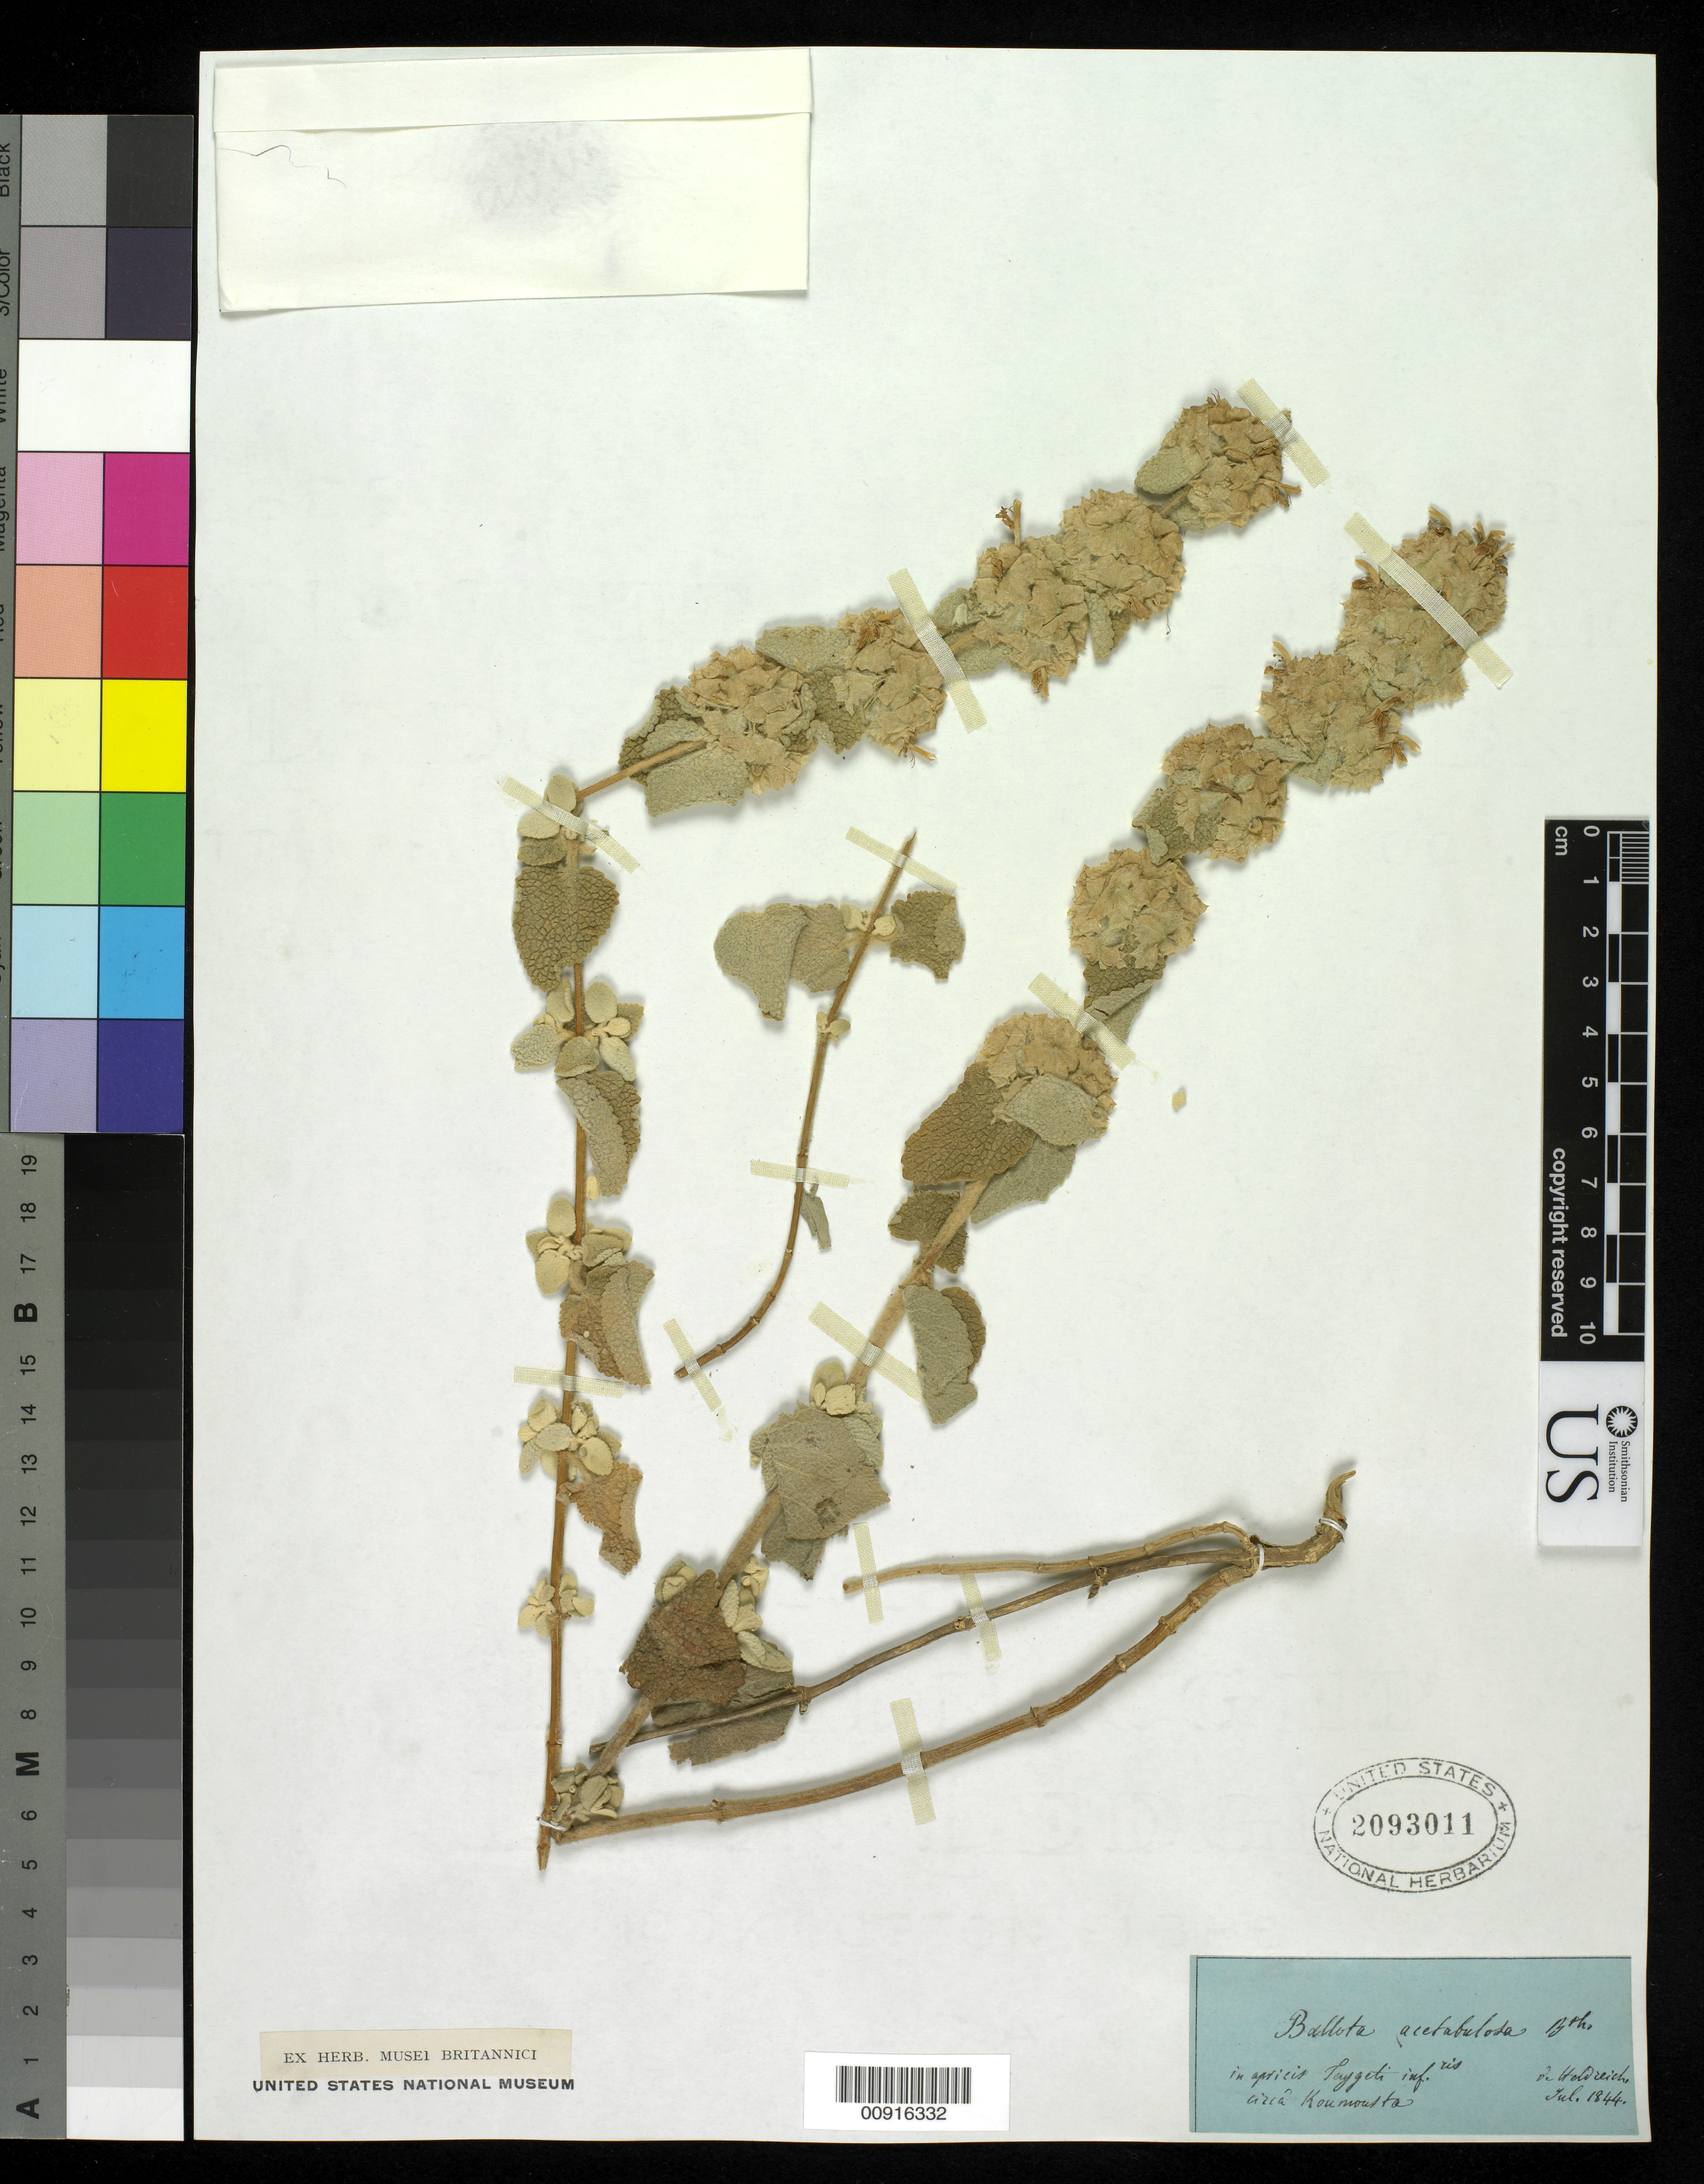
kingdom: Plantae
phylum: Tracheophyta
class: Magnoliopsida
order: Lamiales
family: Lamiaceae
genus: Ballota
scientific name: Ballota acetabulosa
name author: (L.) Benth.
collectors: -. de Heldreich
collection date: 1844-07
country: Greece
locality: Koumousta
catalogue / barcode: US 2093011